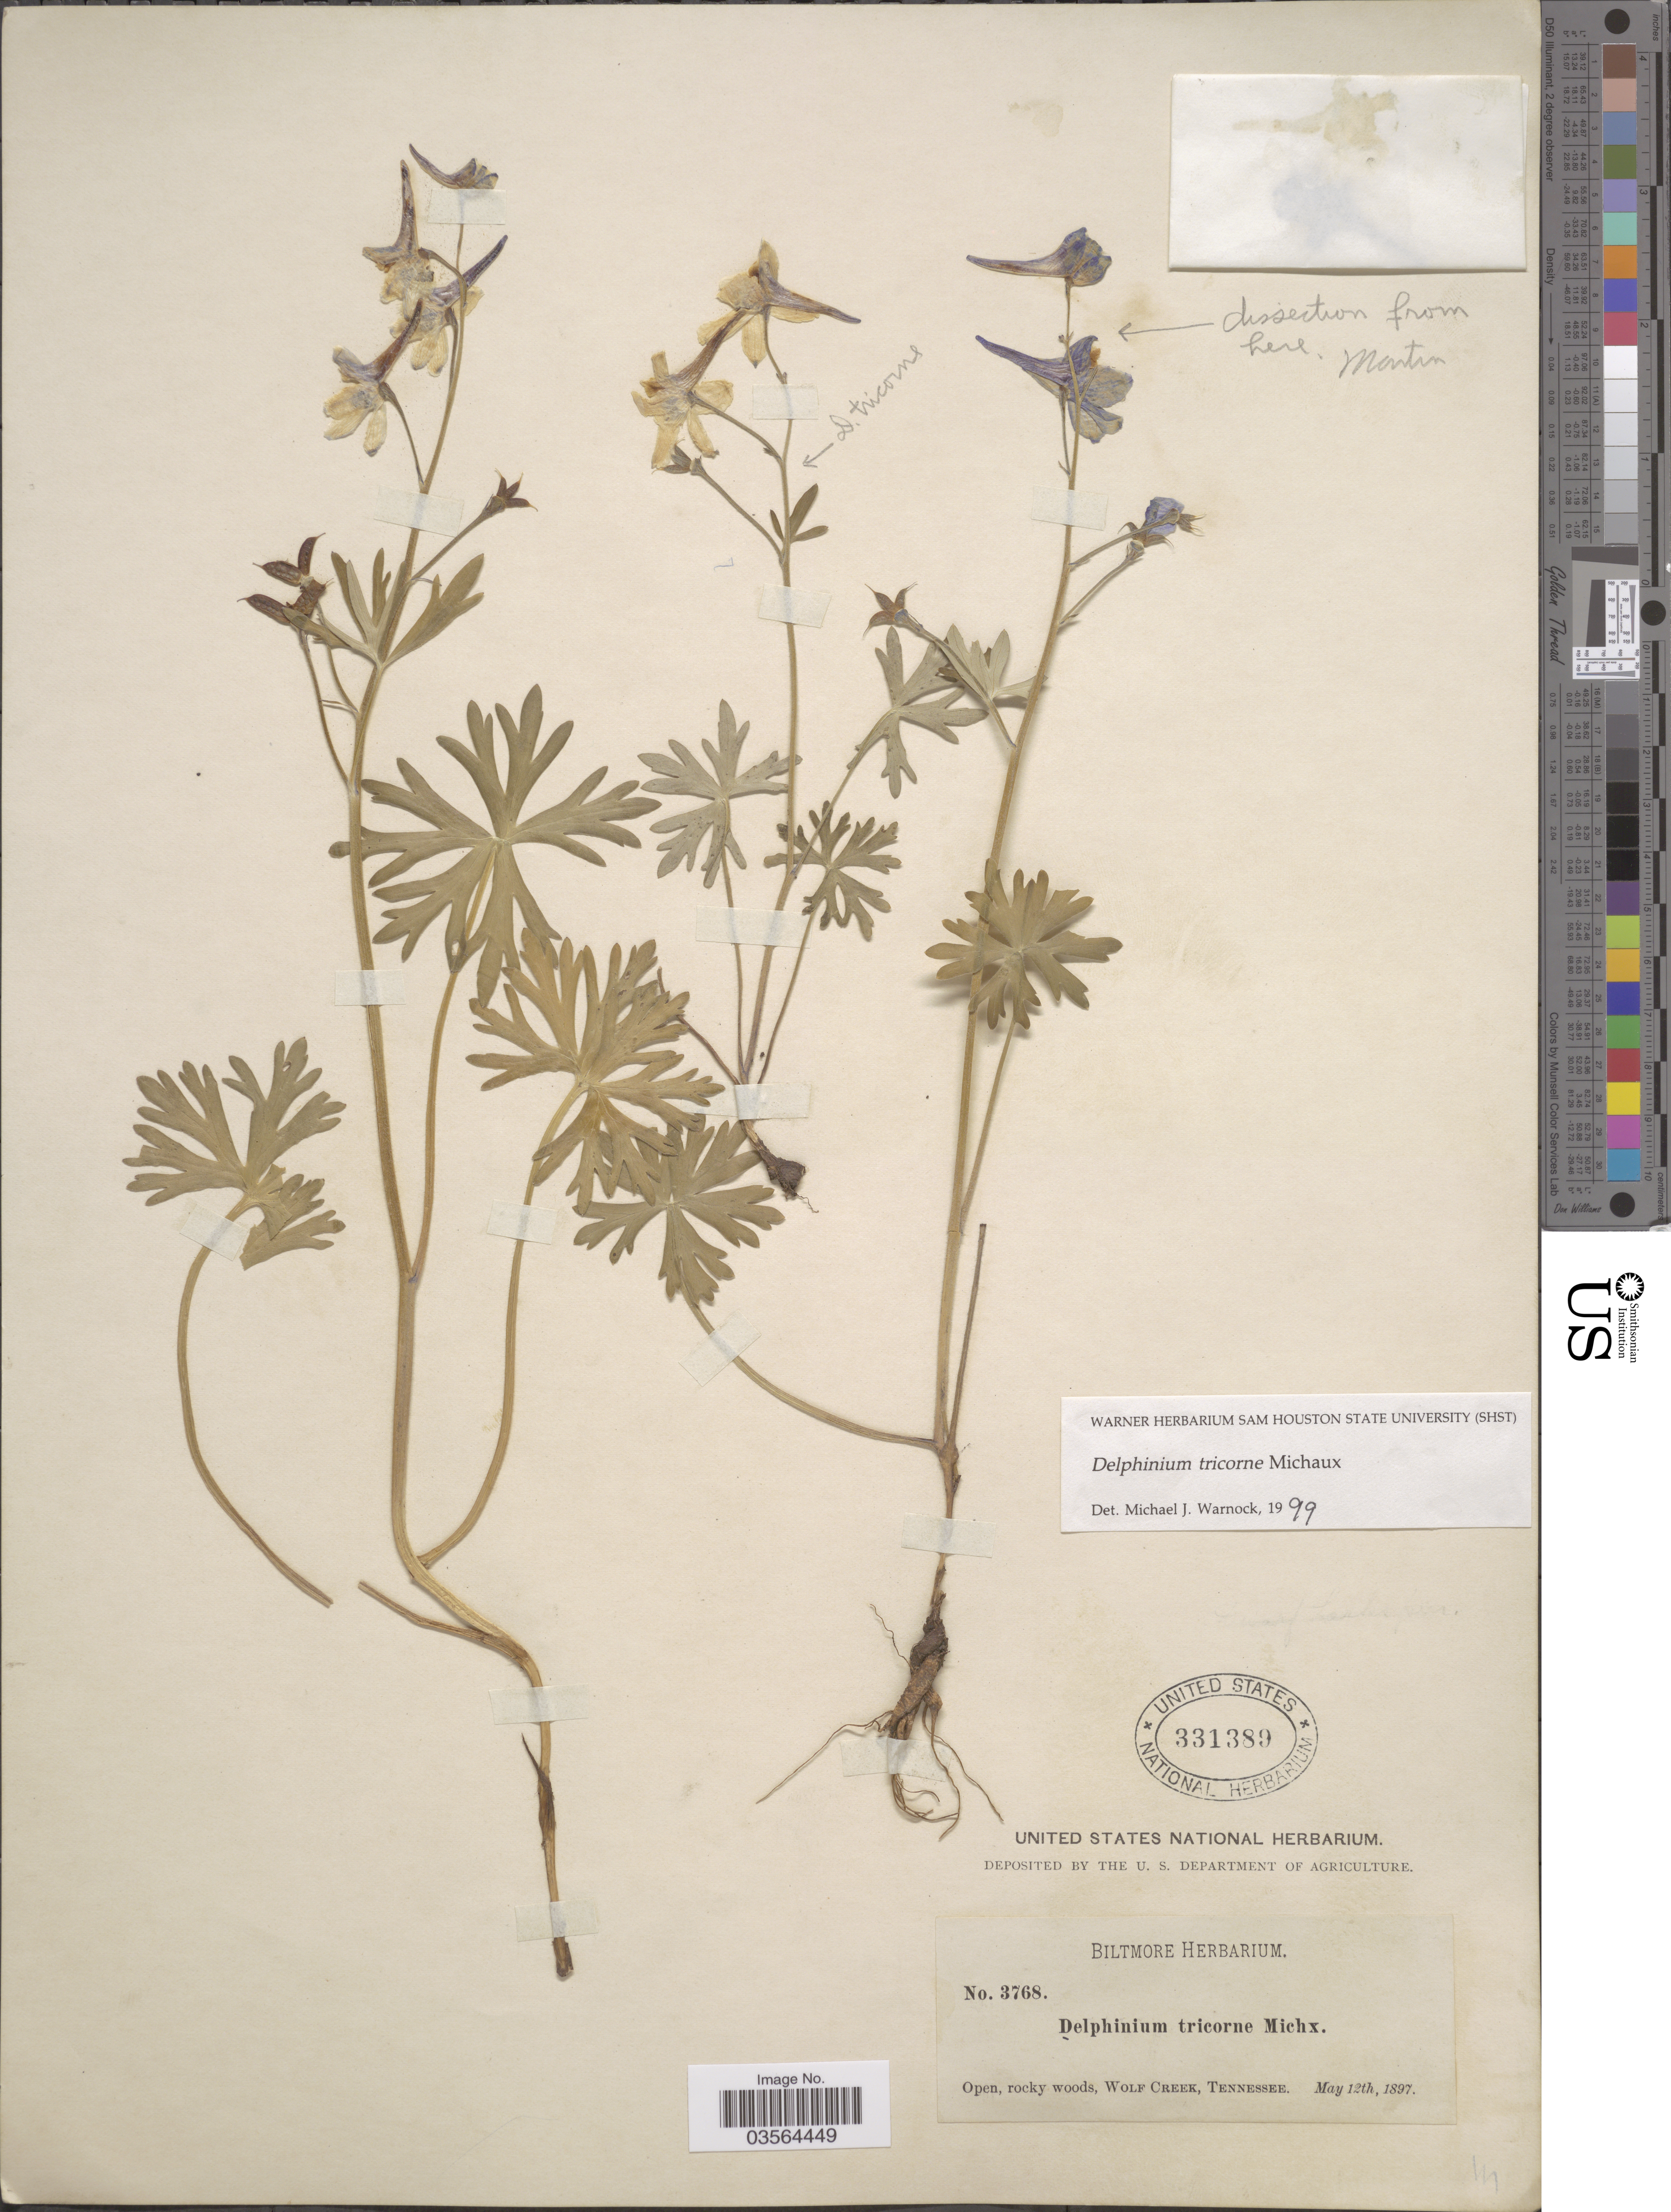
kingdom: Plantae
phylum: Tracheophyta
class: Magnoliopsida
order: Ranunculales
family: Ranunculaceae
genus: Delphinium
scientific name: Delphinium tricorne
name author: Michx.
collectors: ex herb. Biltmore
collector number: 3768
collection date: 1897-05-12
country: United States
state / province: Tennessee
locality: Wolf Creek.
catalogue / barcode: US 331389